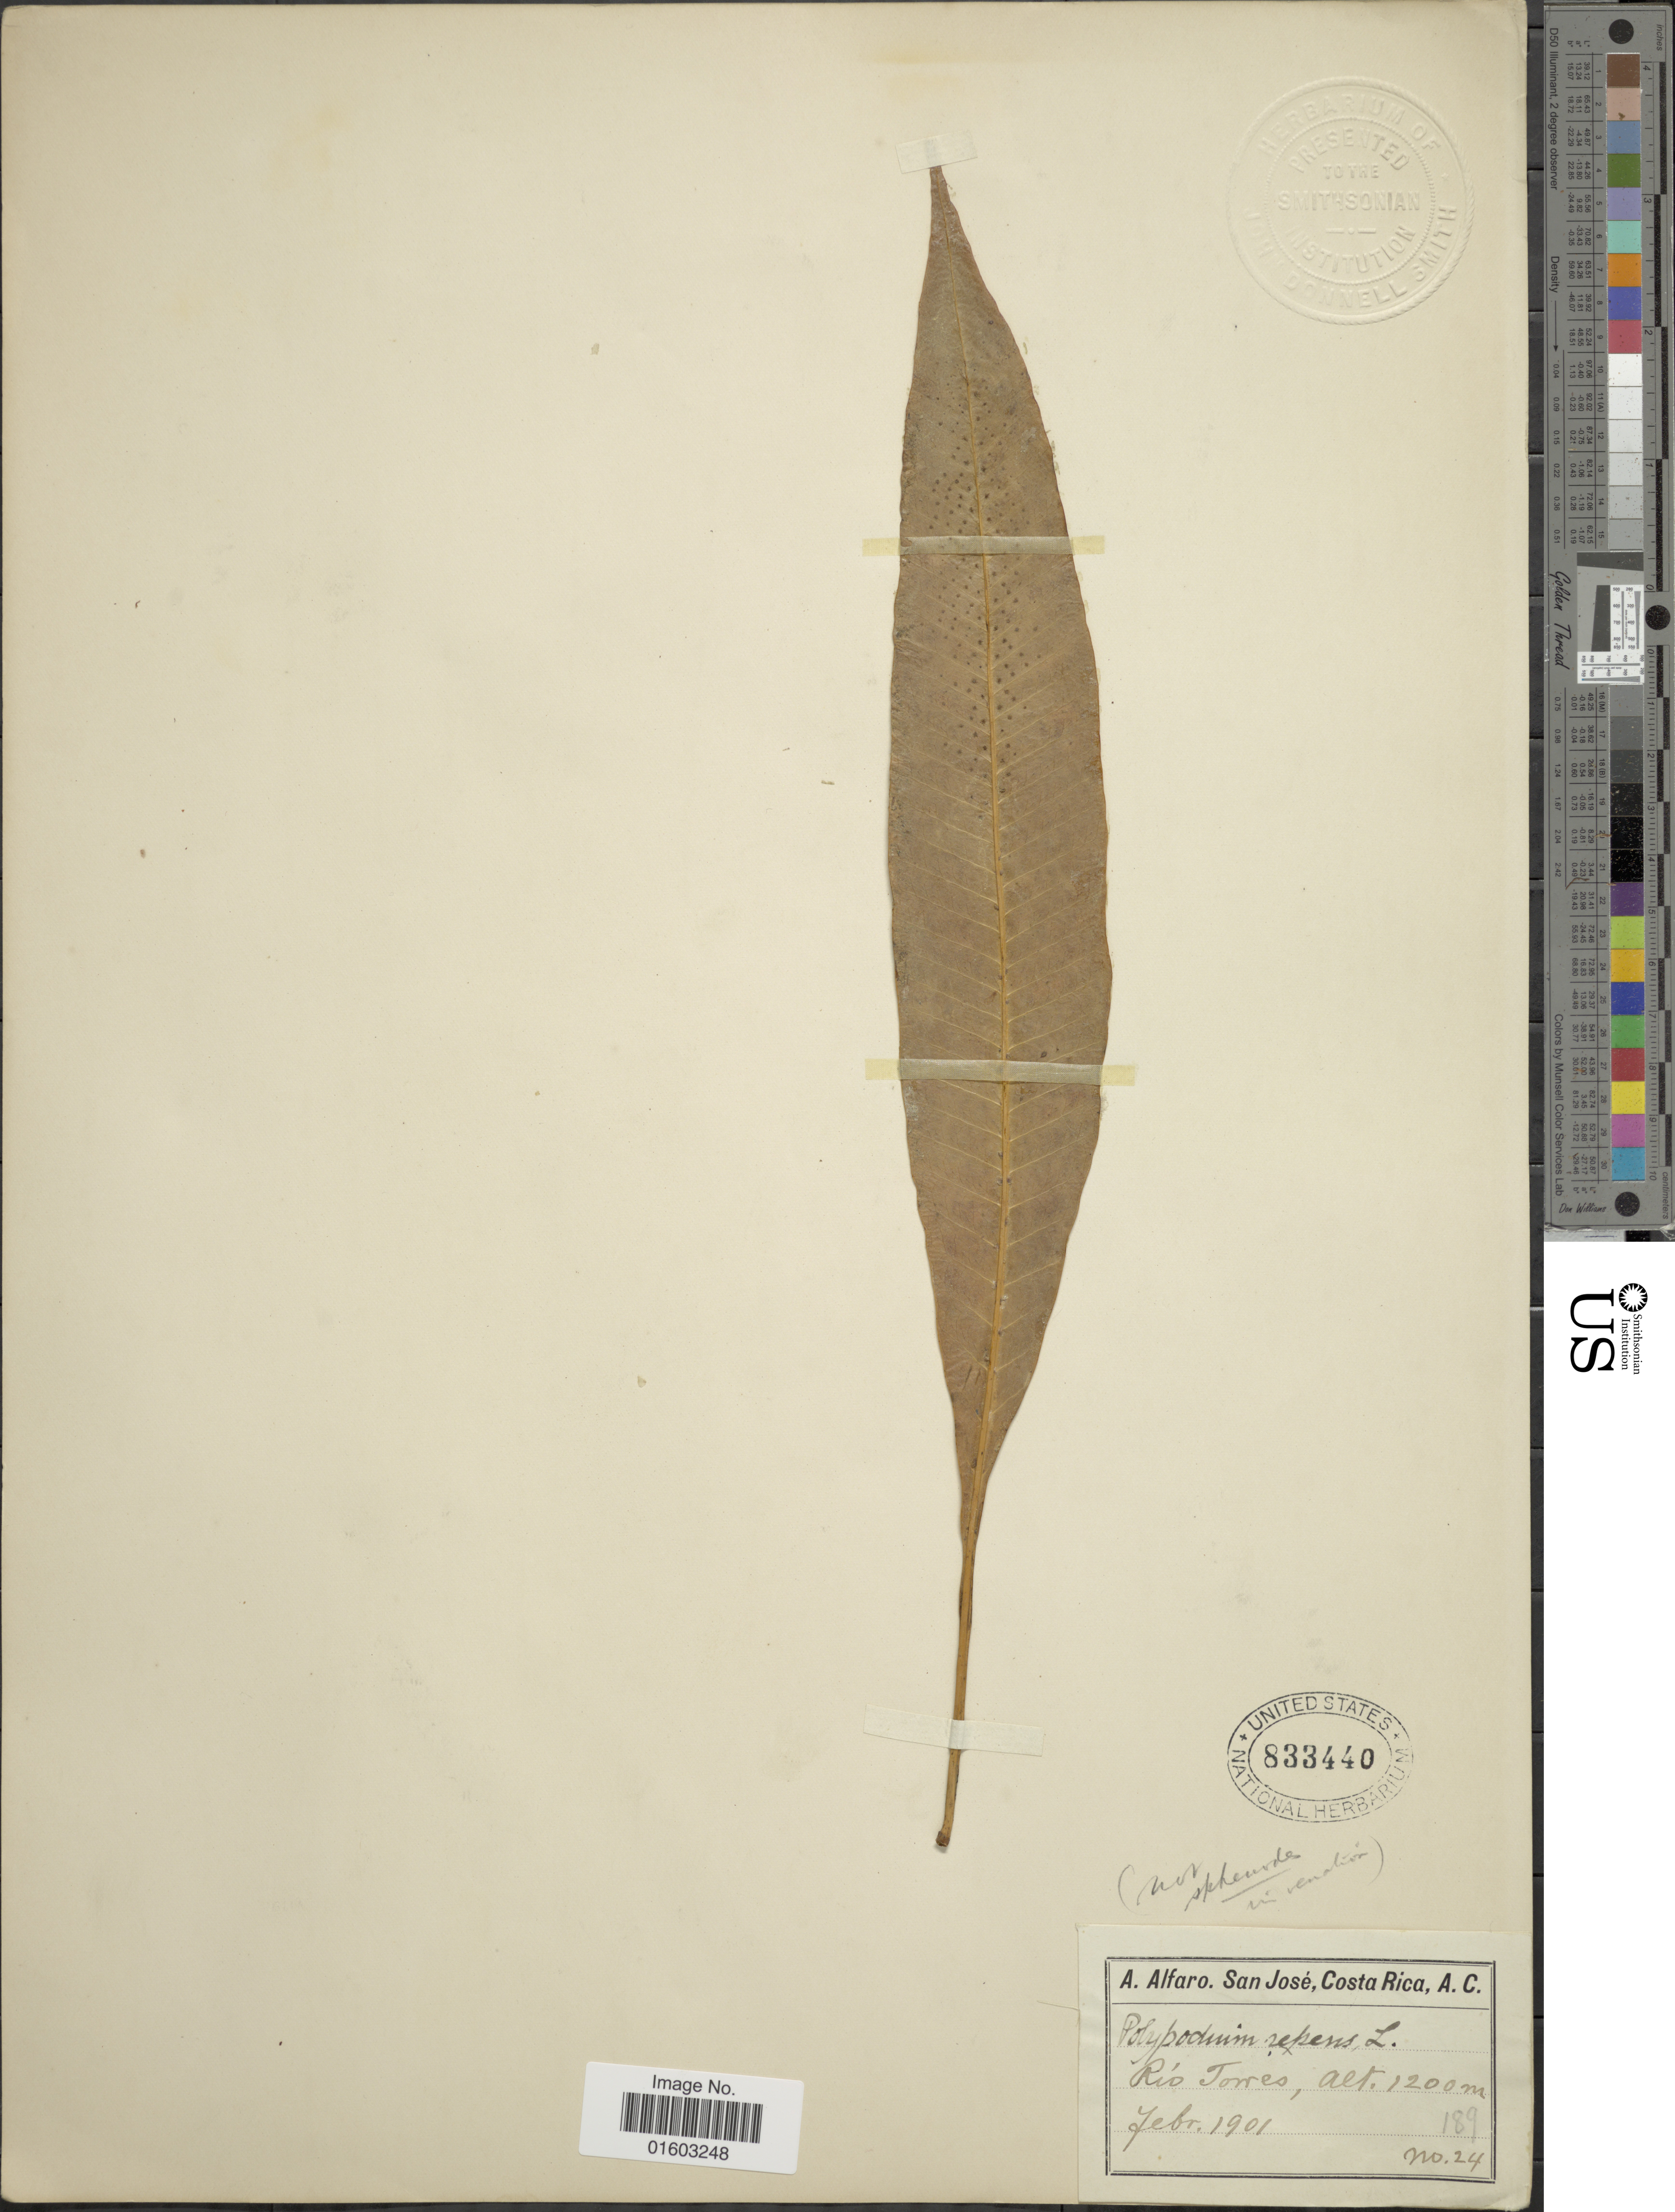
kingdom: Plantae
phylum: Tracheophyta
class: Polypodiopsida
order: Polypodiales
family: Polypodiaceae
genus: Campyloneurum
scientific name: Campyloneurum repens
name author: (Aubl.) C. Presl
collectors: A. Alfaro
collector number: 24/189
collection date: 1901-02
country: Costa Rica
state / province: San José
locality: Rio Torres,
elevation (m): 1200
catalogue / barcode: US 833440